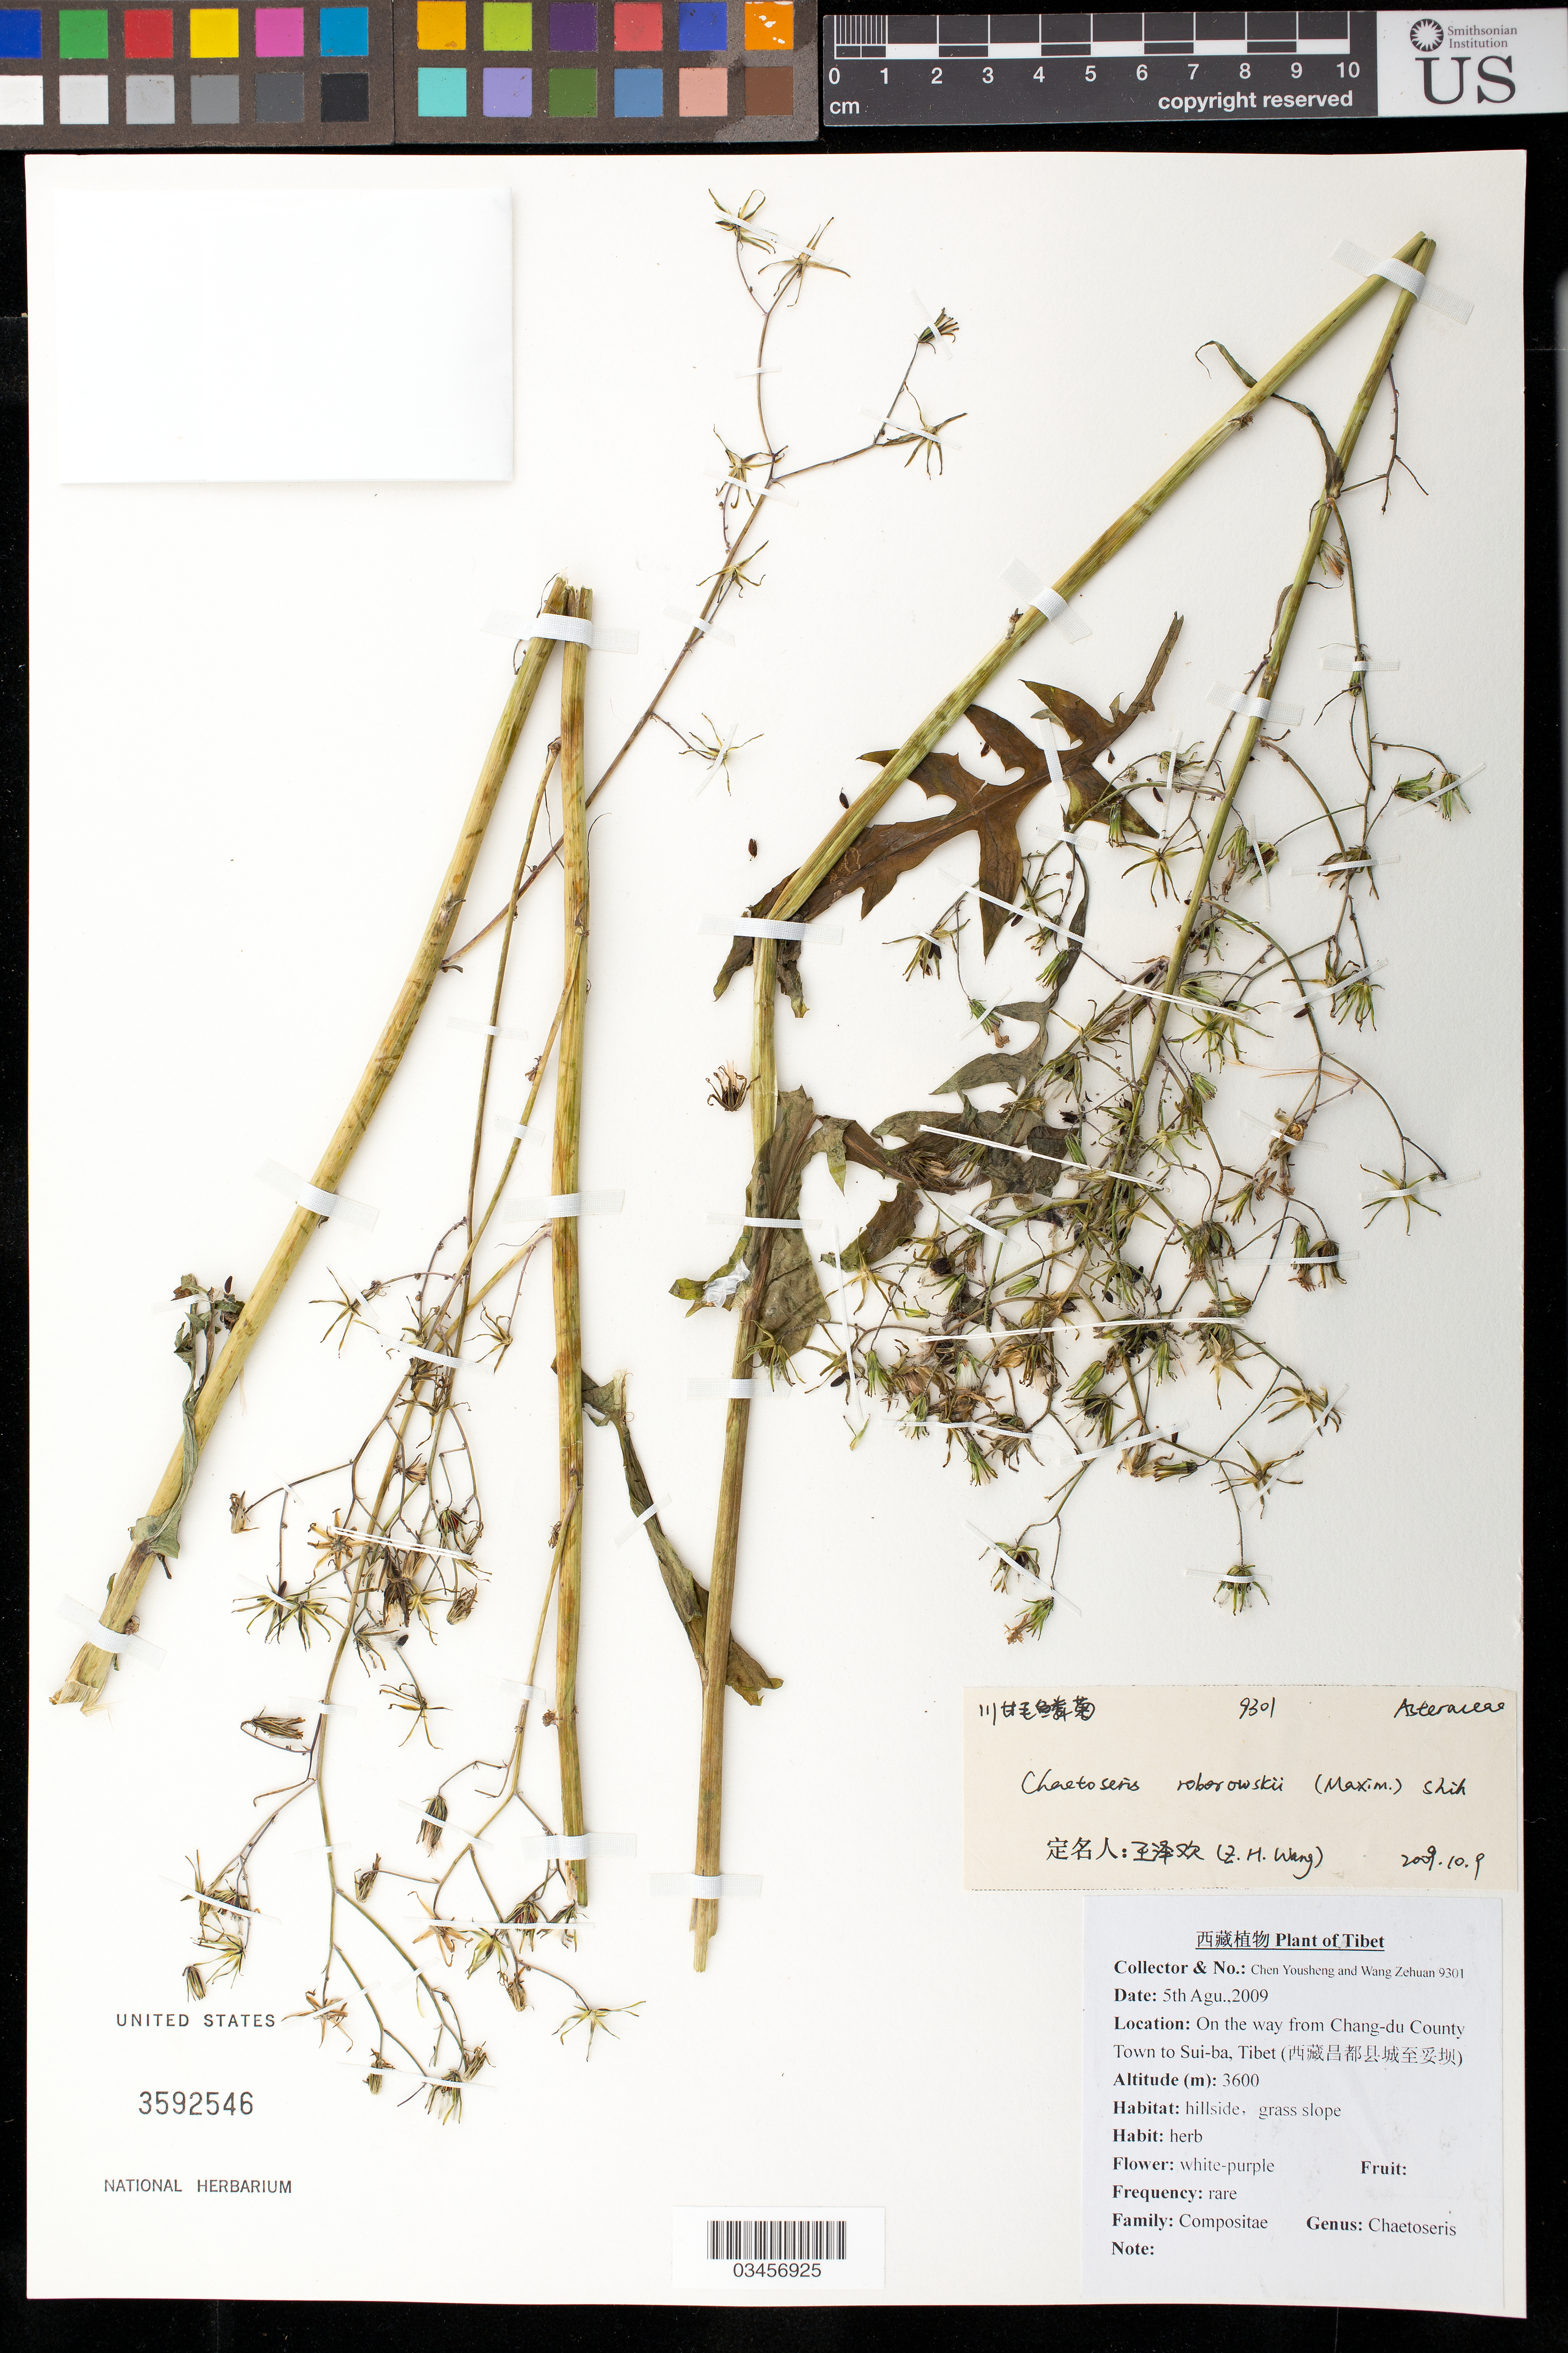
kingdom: Plantae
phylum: Tracheophyta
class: Magnoliopsida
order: Asterales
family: Asteraceae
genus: Chaetoseris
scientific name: Chaetoseris roborowskii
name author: (Maxim.) C. Shih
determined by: Wang, Z.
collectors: C. Yousheng & W. Zehuan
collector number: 9301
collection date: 2009-08-05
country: China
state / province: Xizang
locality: Chang-du County Town to Sui-ba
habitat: Hillside, grass slope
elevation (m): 3600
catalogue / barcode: US 3592546